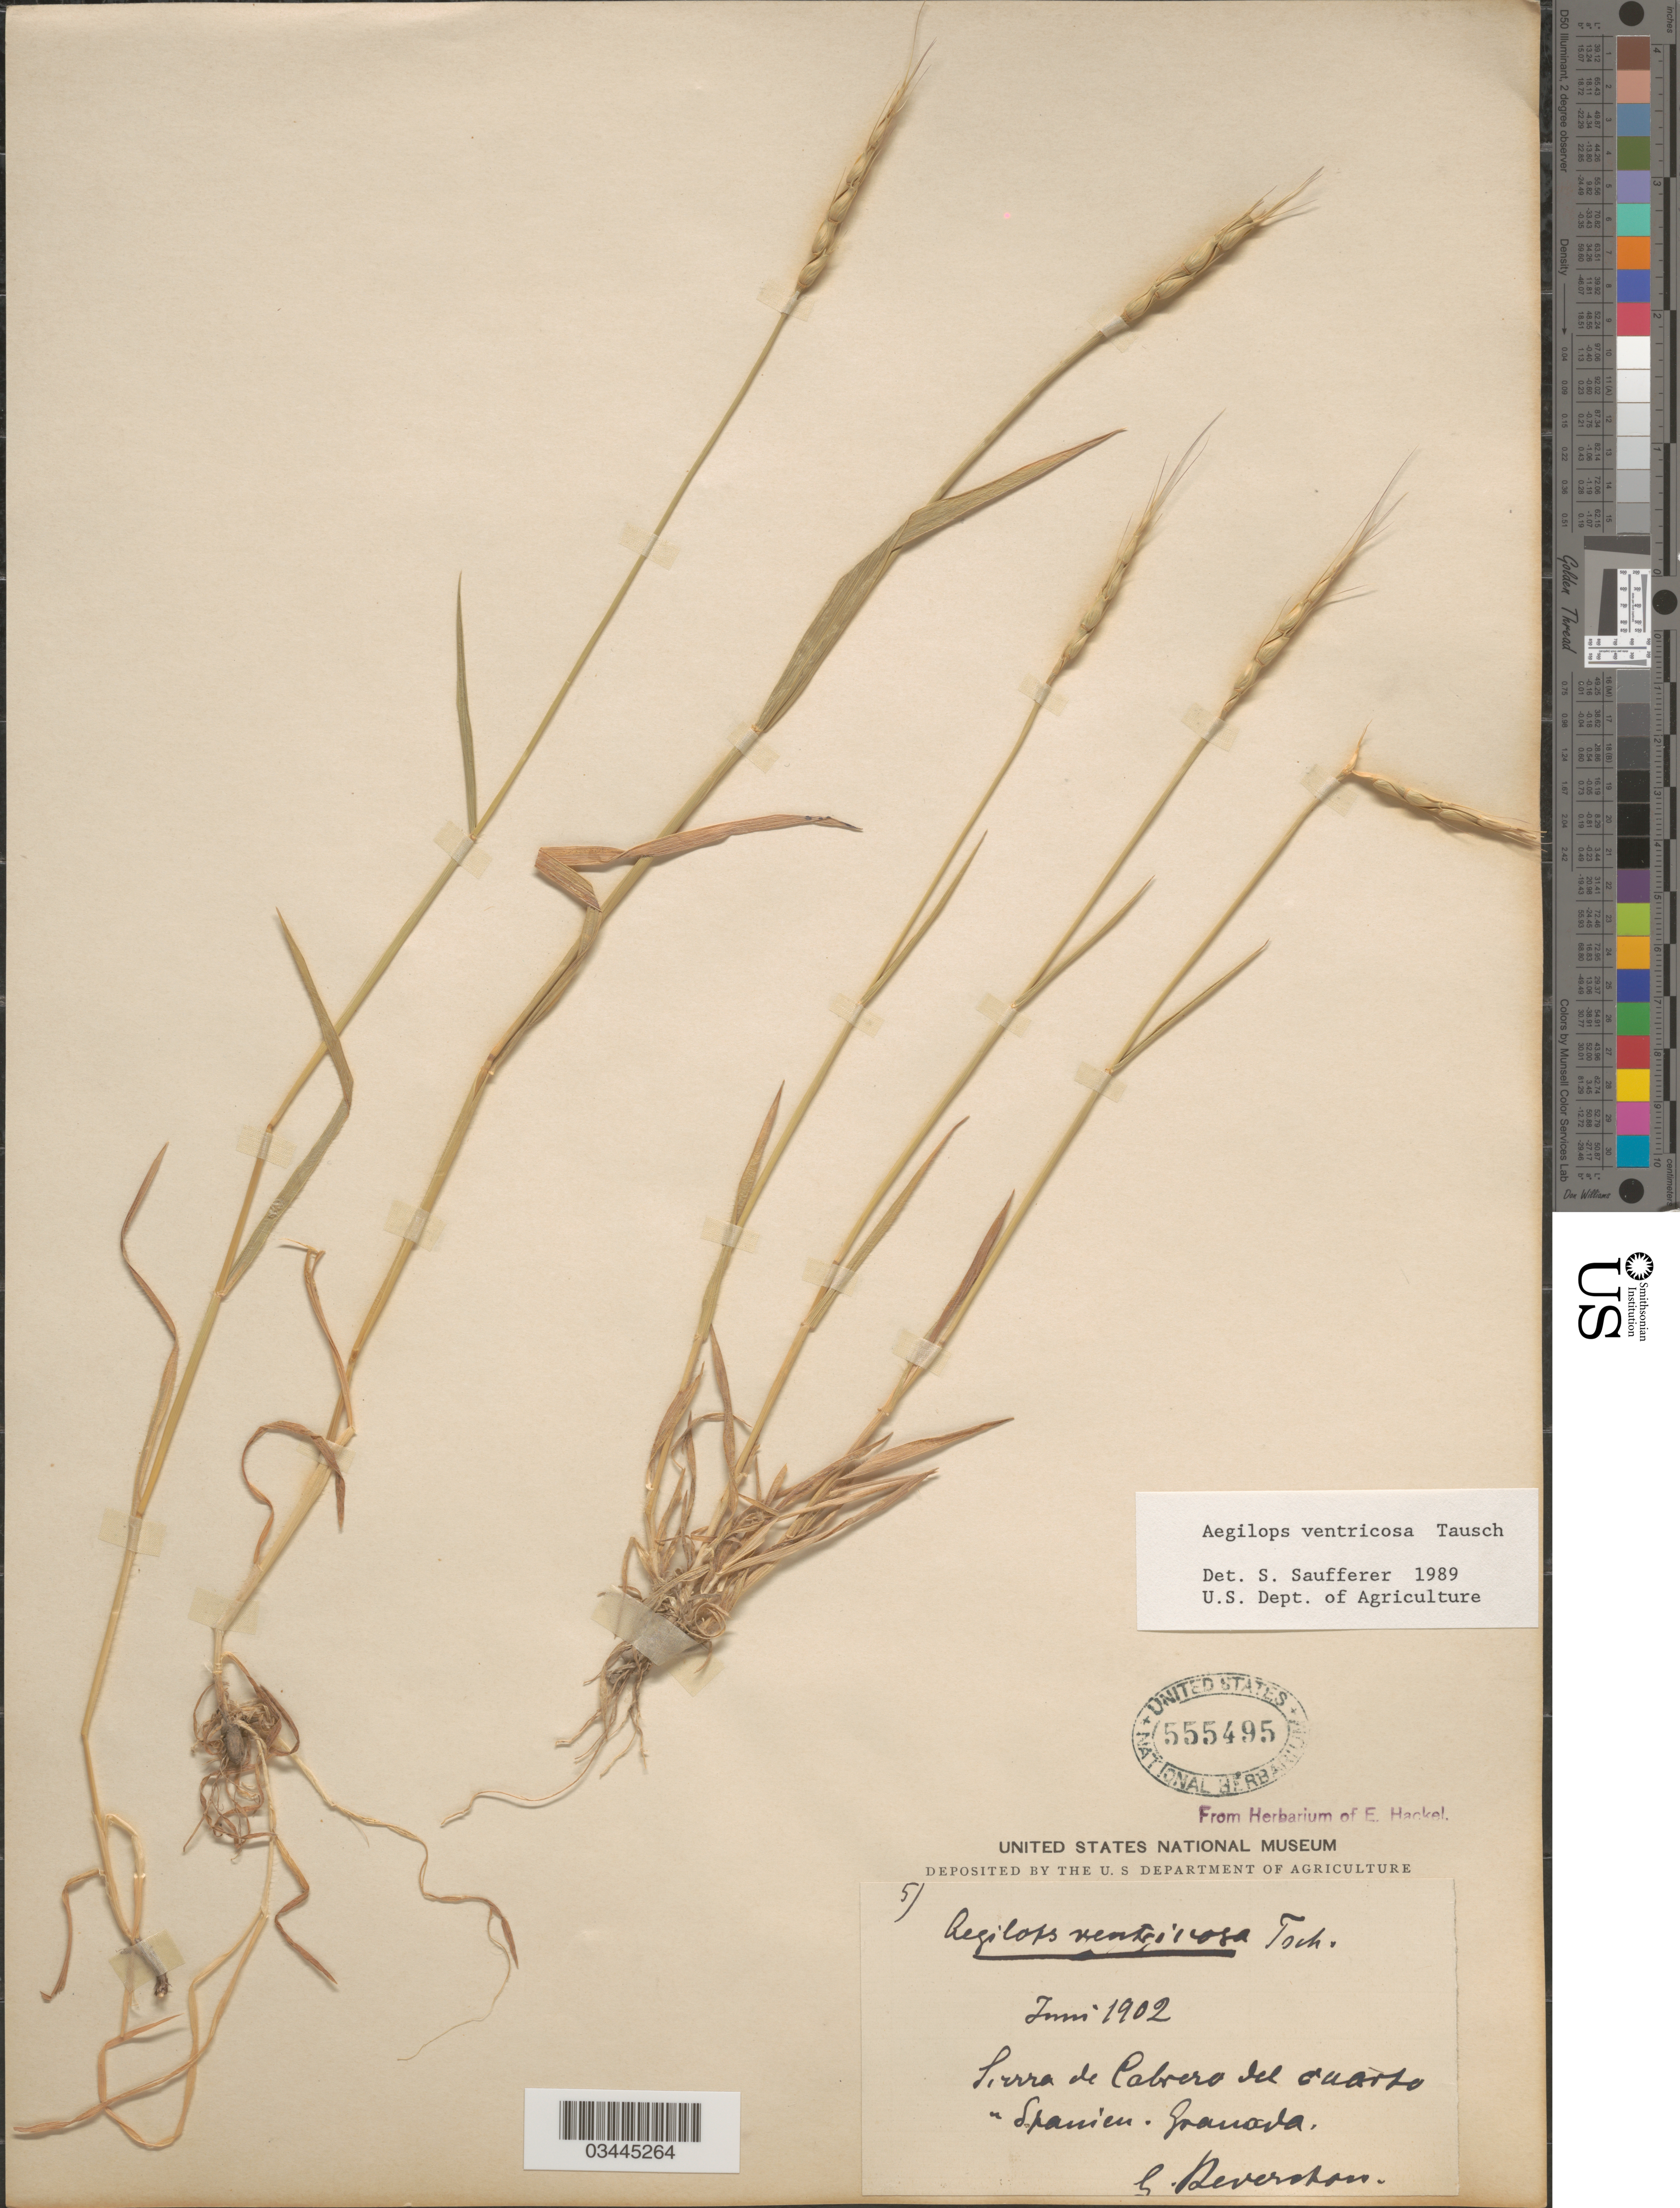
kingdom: Plantae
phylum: Tracheophyta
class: Liliopsida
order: Poales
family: Poaceae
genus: Aegilops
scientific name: Aegilops ventricosa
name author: Tausch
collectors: -. Reverchon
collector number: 5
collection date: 1902-06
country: Spain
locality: Sierra de Cabrero del cuarto. Granada.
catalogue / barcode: US 555495